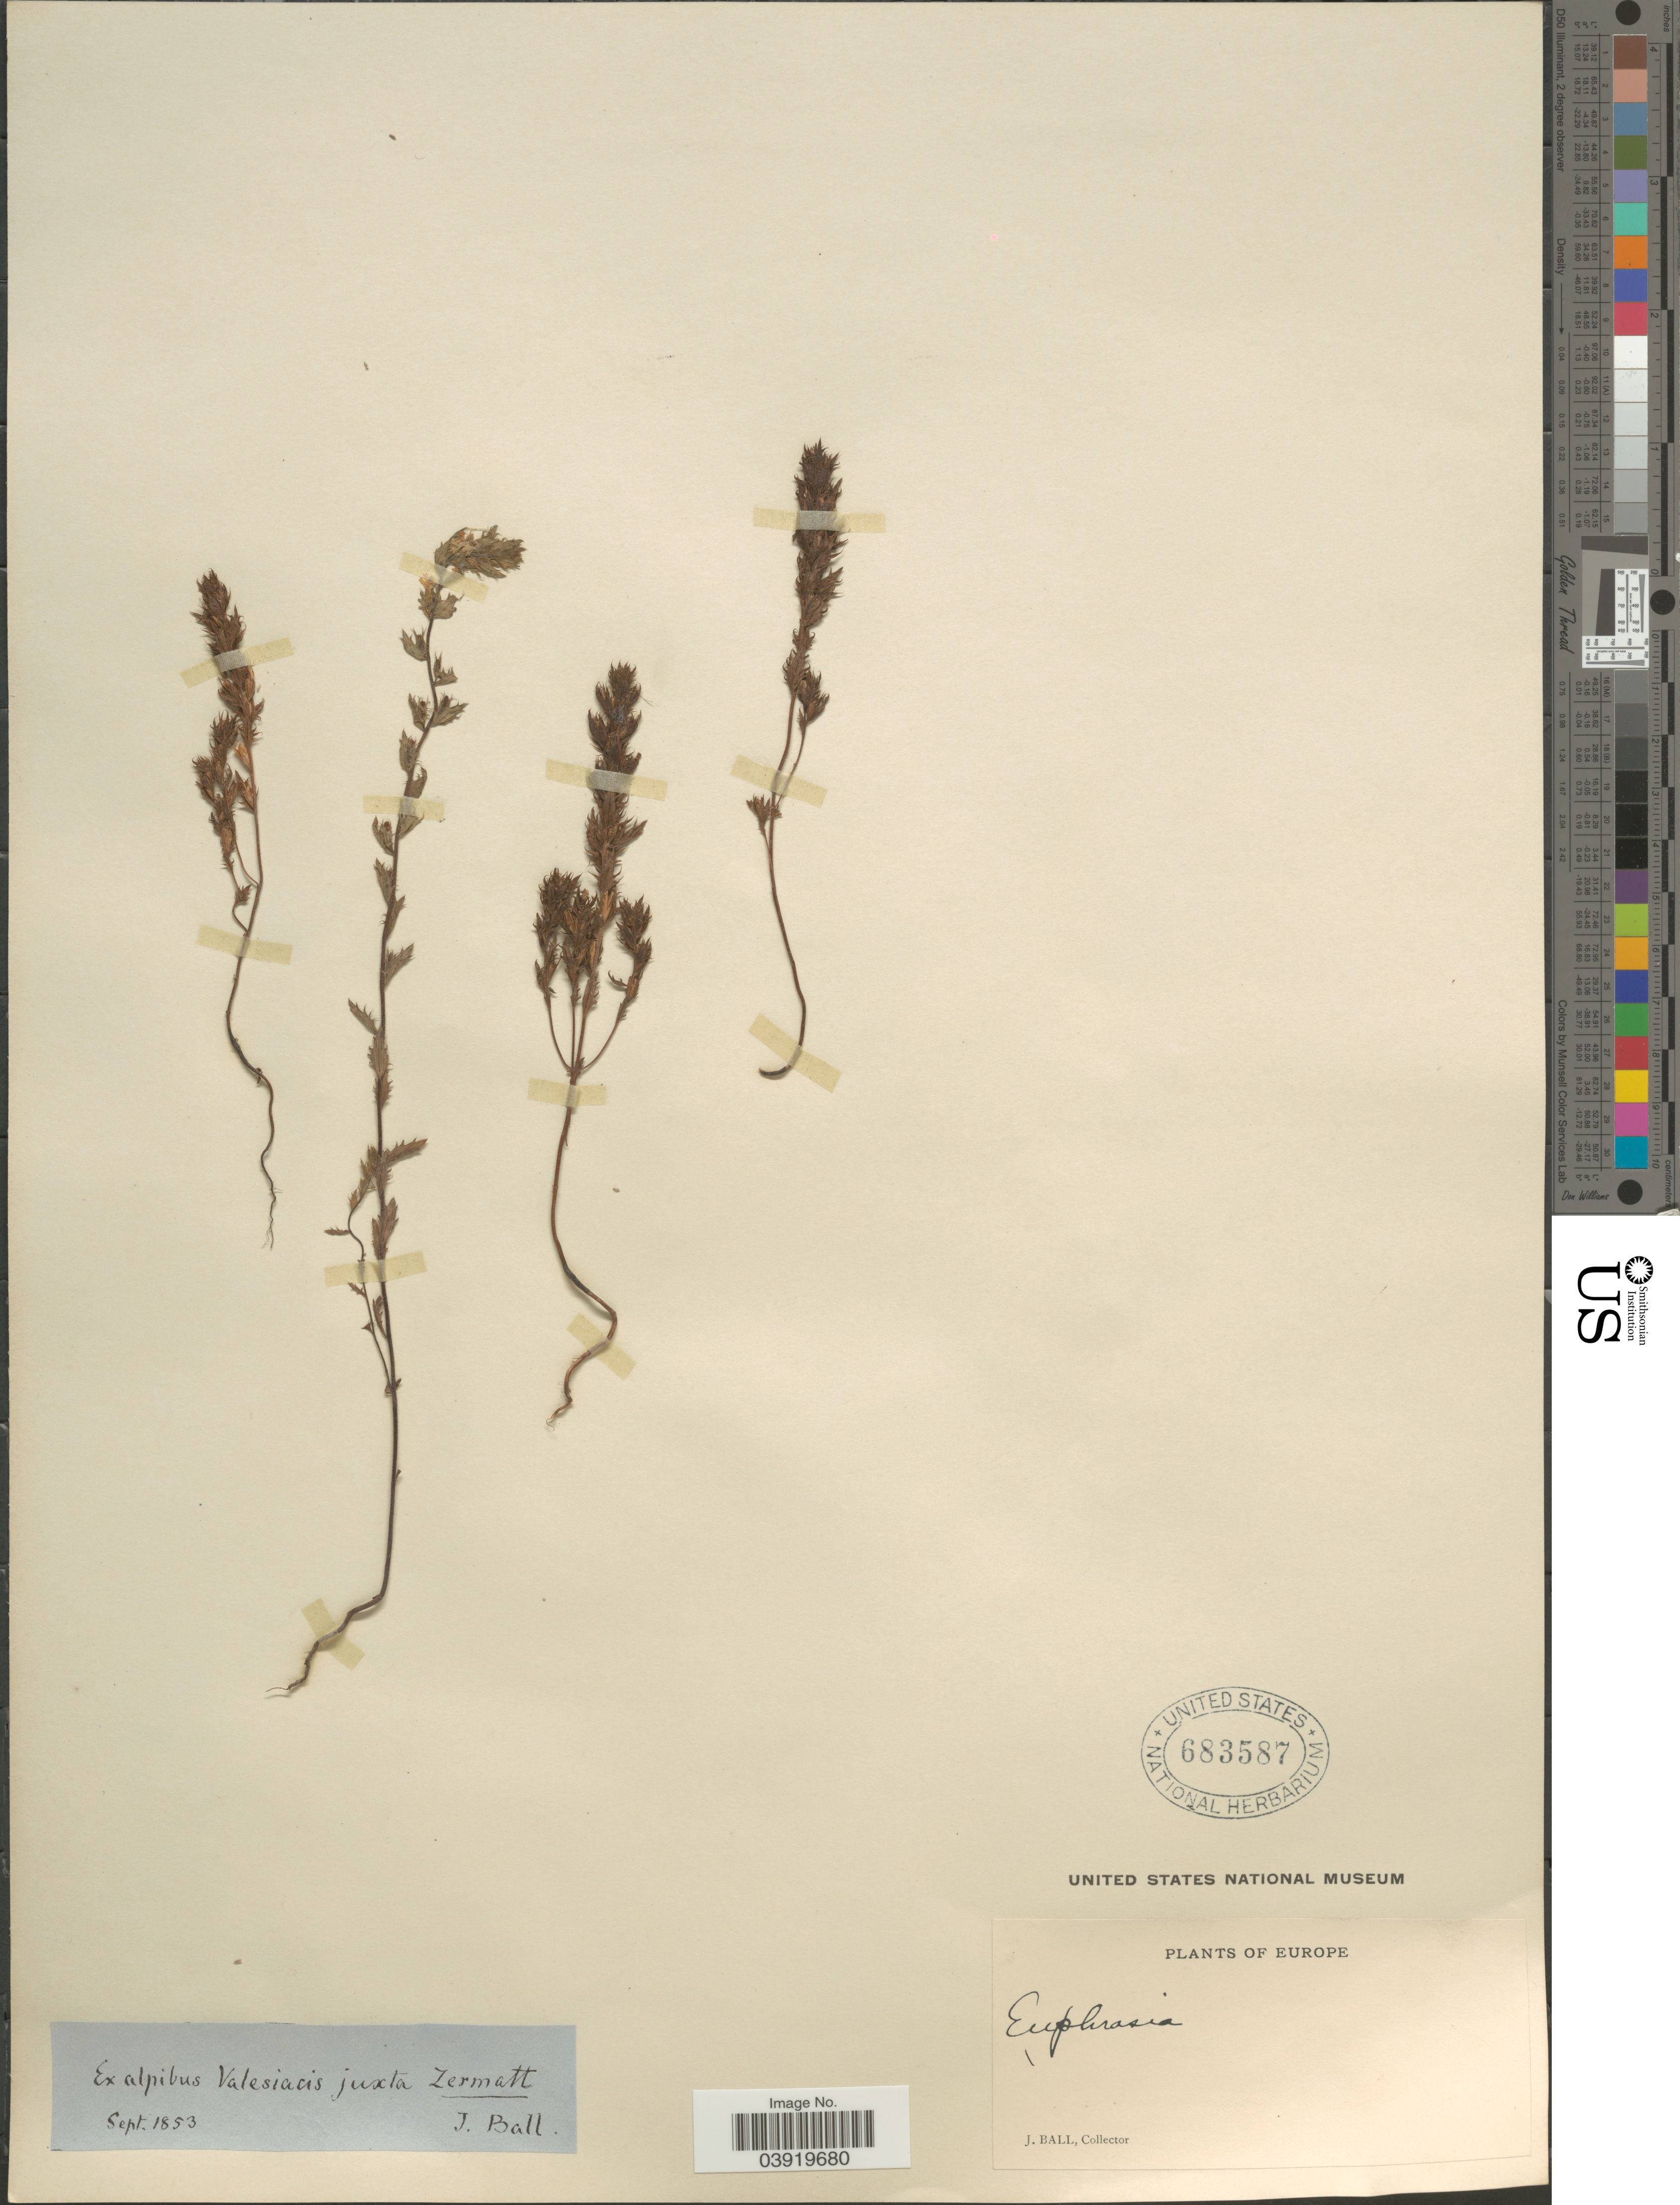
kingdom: Plantae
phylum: Tracheophyta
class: Magnoliopsida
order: Lamiales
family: Orobanchaceae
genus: Euphrasia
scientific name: Euphrasia sp.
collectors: J. Ball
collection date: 1853-09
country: Switzerland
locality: Ex alpibus Valesiacis juxta Zermatt. Europe.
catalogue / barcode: US 683587